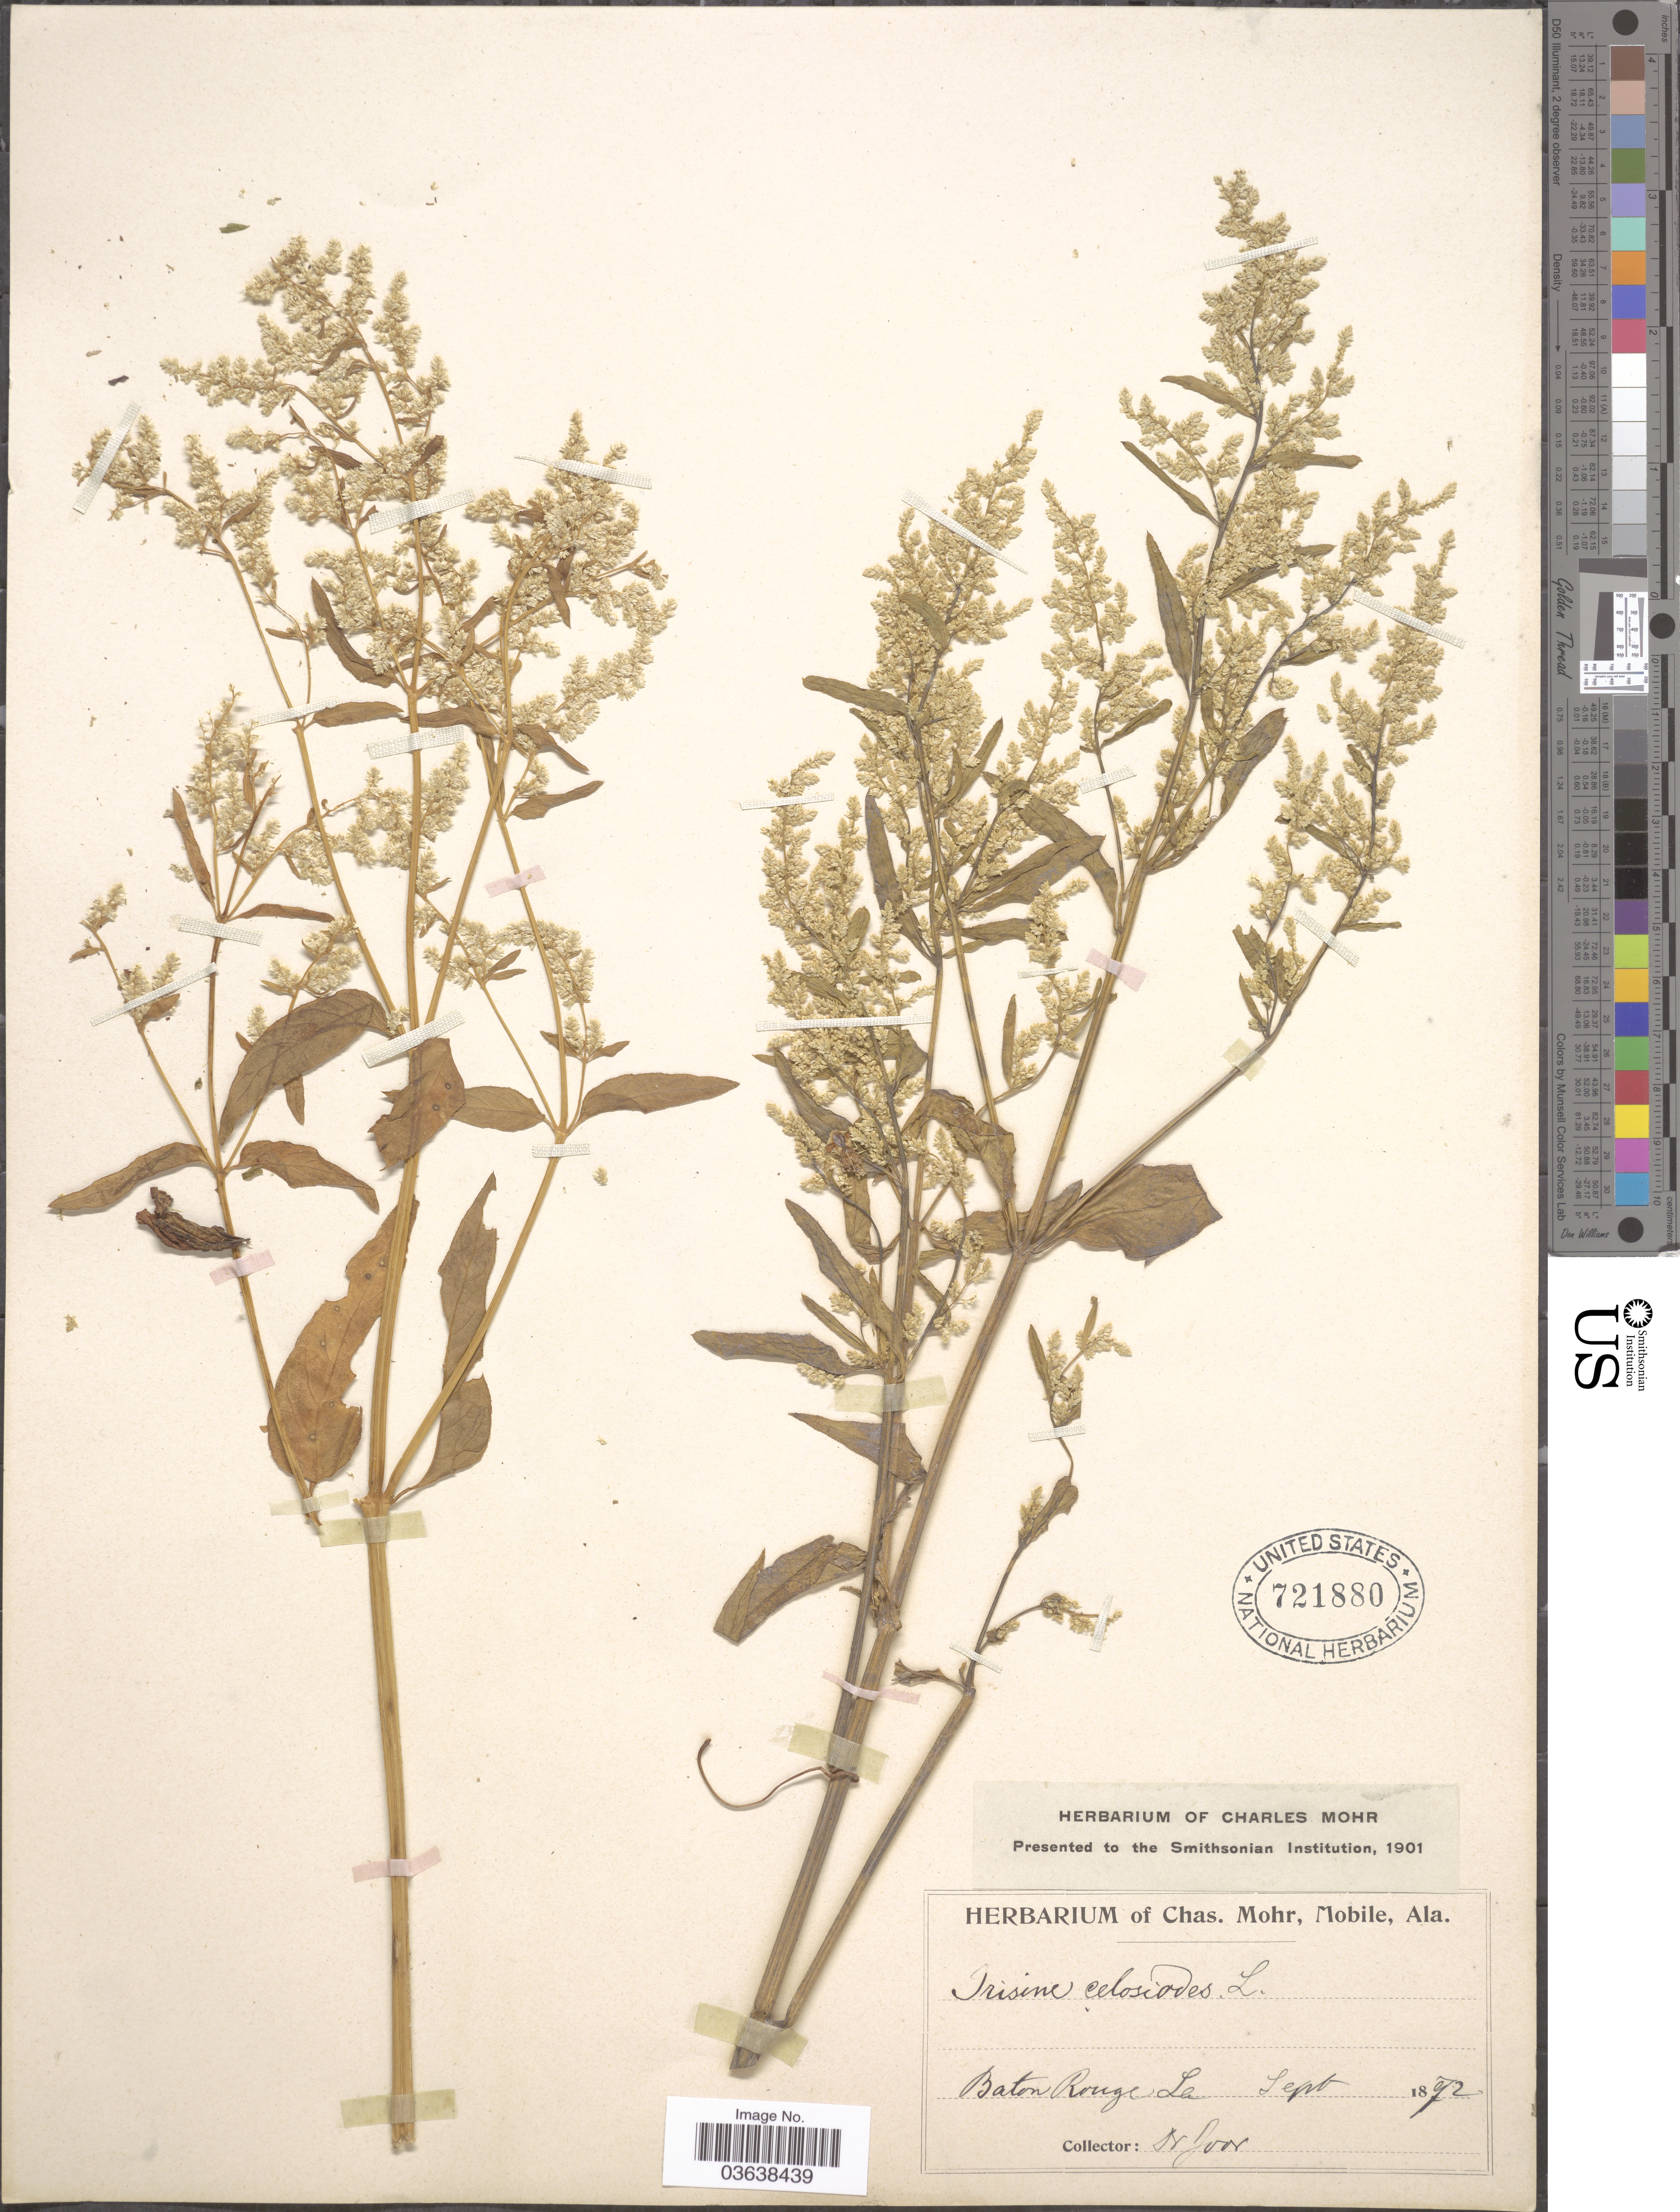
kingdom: Plantae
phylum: Tracheophyta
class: Magnoliopsida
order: Caryophyllales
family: Amaranthaceae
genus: Iresine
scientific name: Iresine celosia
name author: L.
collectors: -. Joor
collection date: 1872-09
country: United States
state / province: Louisiana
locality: Baton Rouge.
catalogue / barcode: US 721880